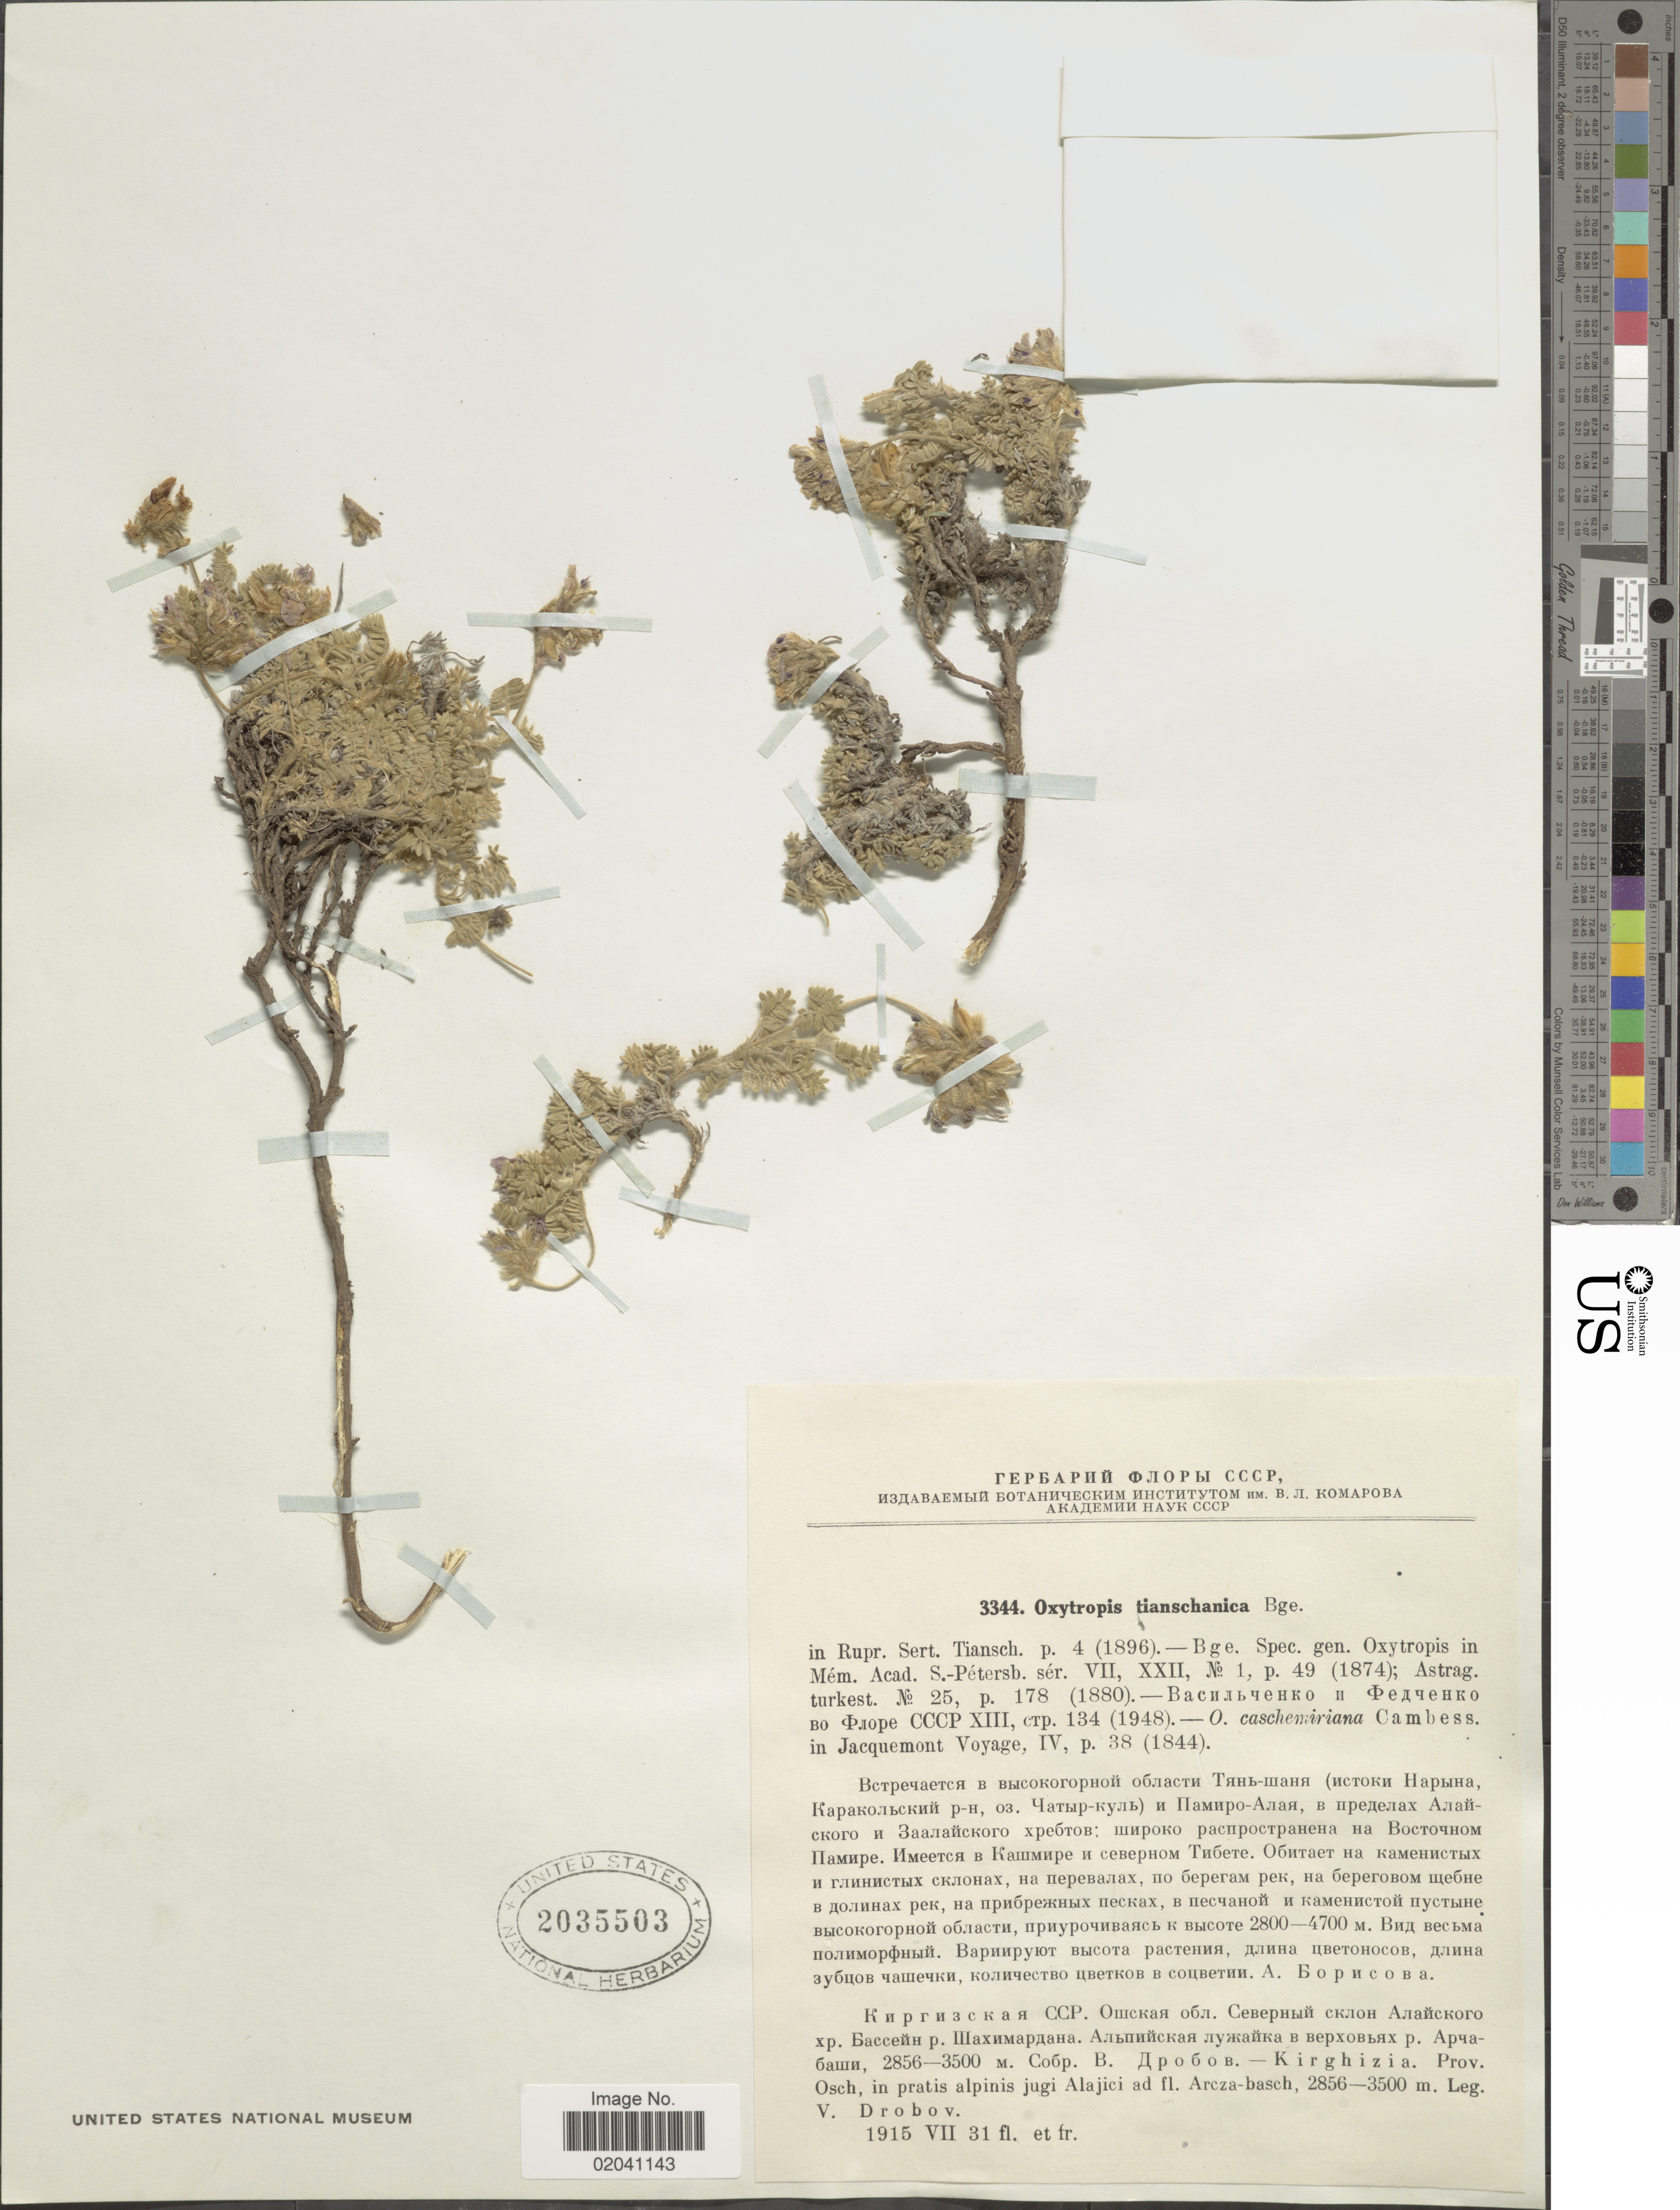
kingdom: Plantae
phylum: Tracheophyta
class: Magnoliopsida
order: Fabales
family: Fabaceae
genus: Oxytropis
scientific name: Oxytropis tianschanica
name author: Bunge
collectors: V. Drobov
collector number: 3344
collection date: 1915-07-31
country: Kyrgyzstan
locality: Kirghizia. Prov. Osch, in pratis alpinis jugi Alajici ad fl. Arcza-basch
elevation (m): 2856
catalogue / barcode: US 2035503